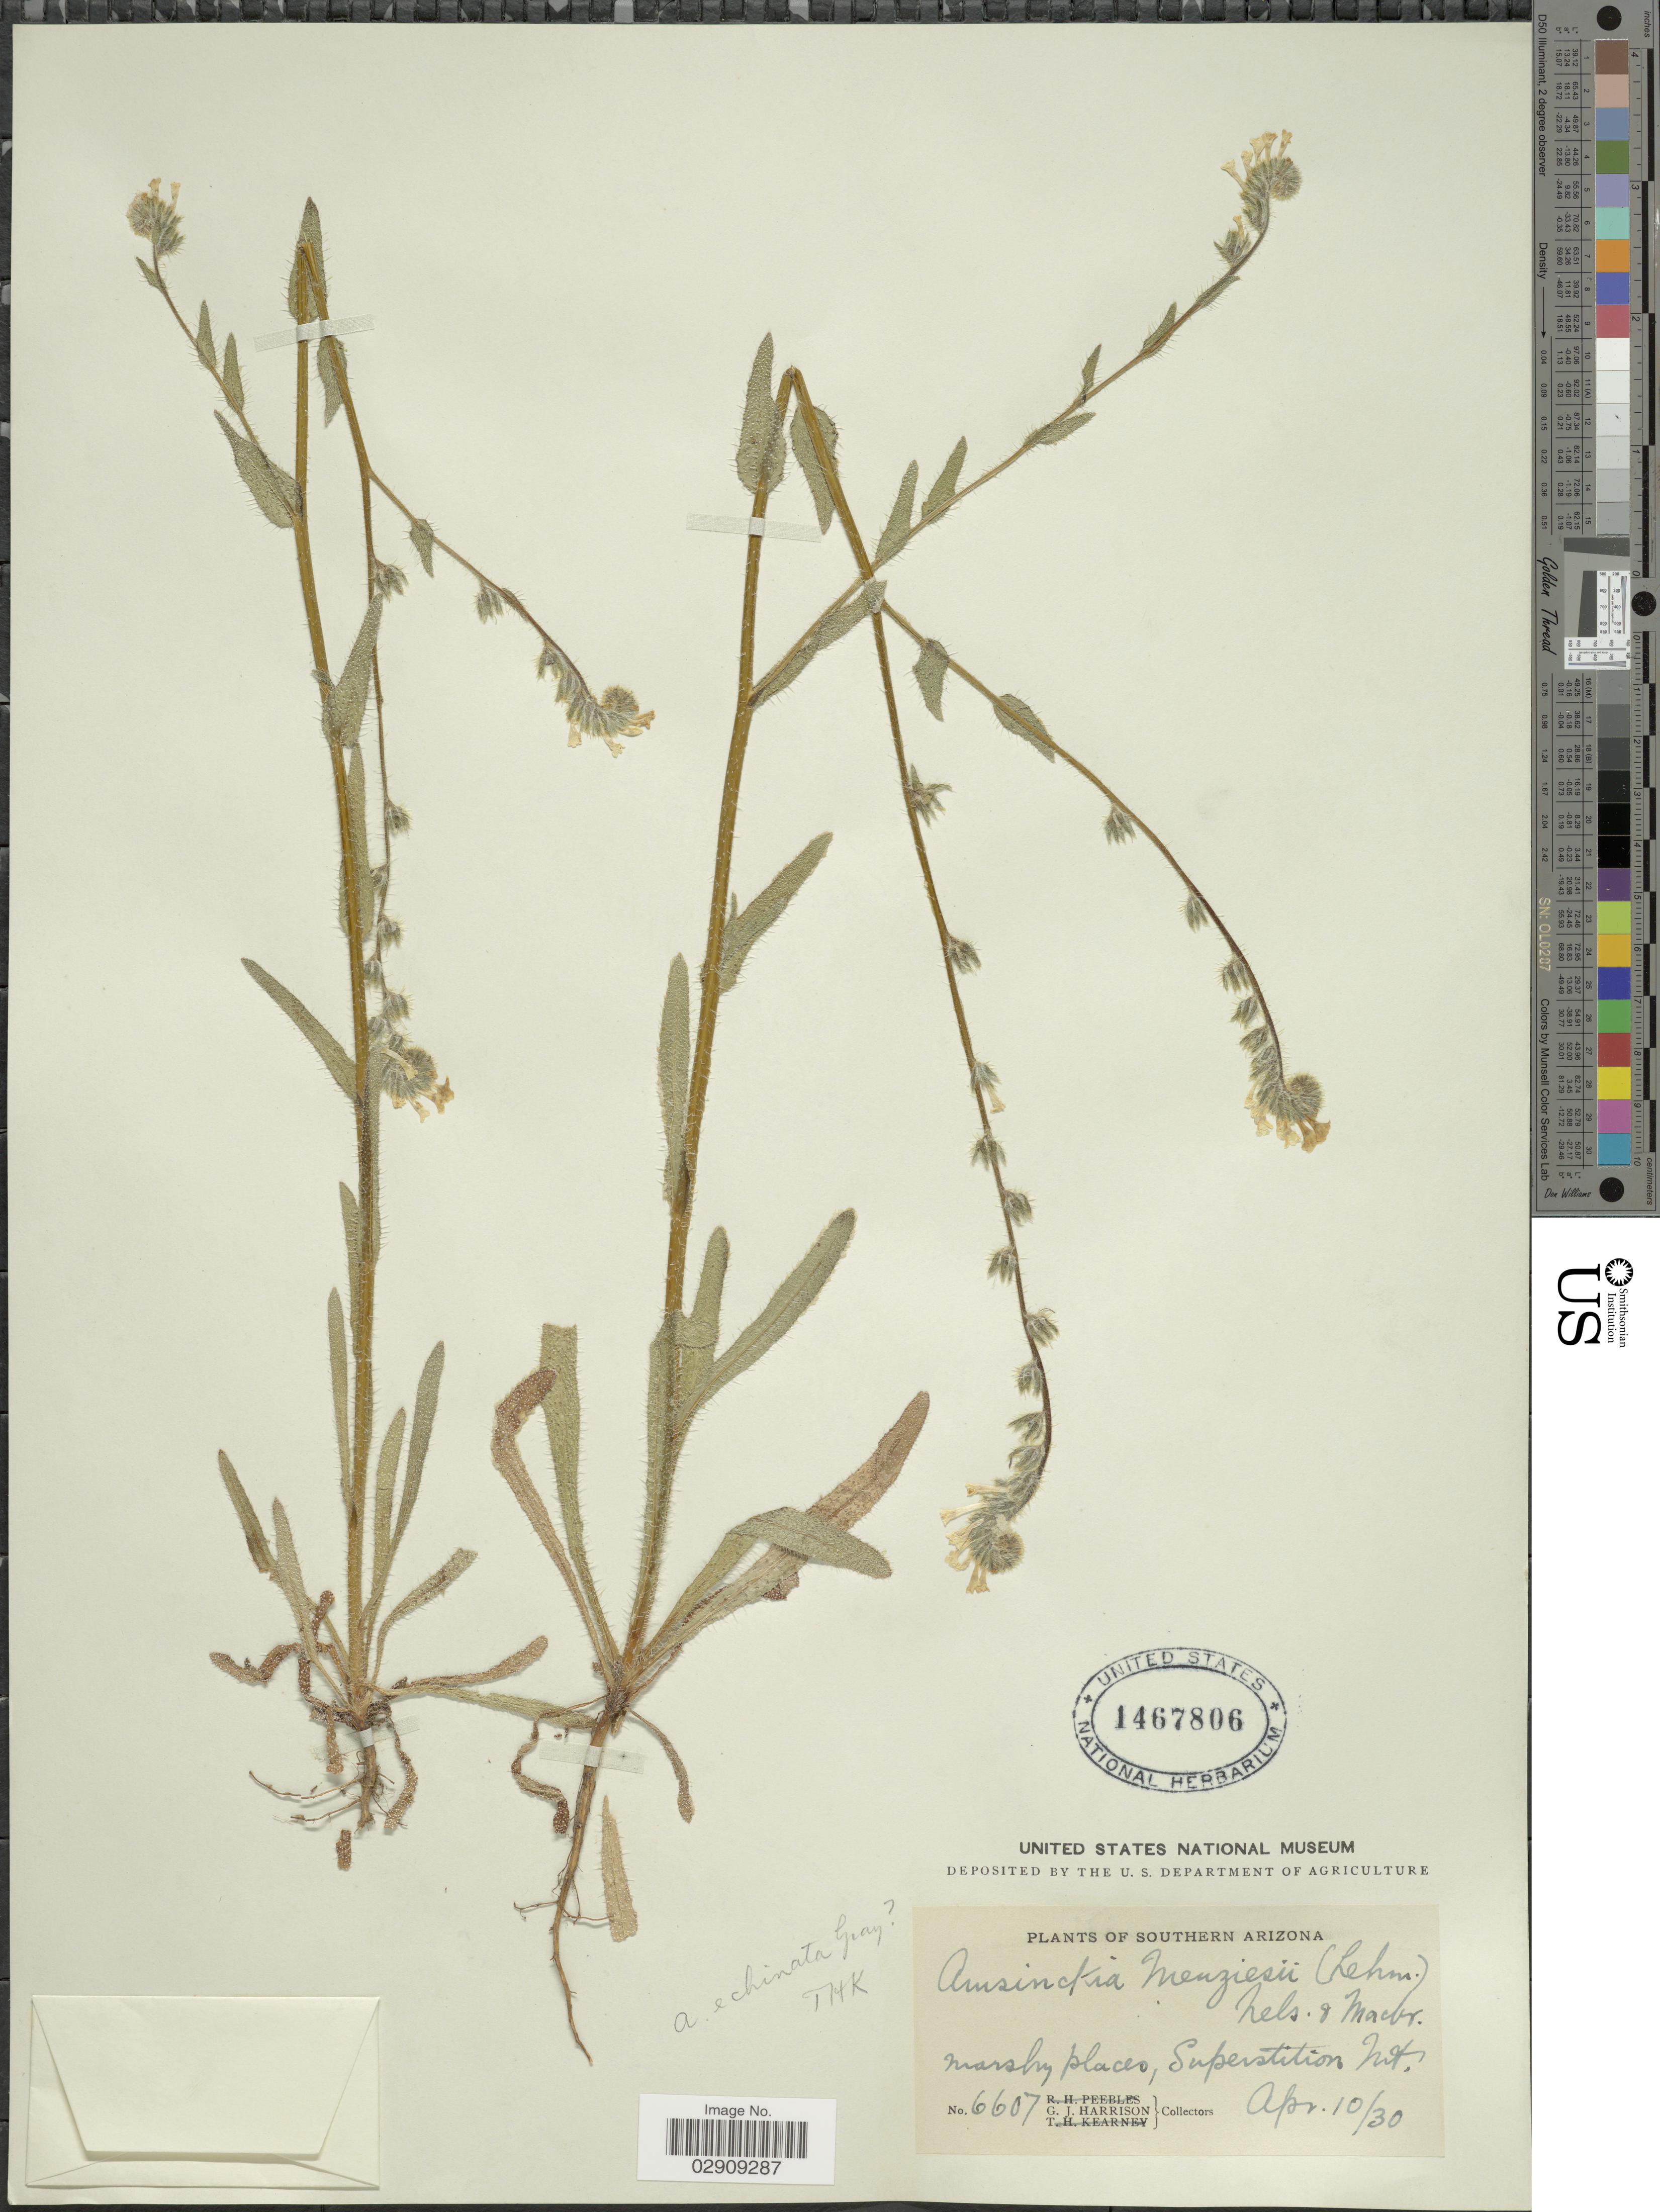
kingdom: Plantae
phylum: Tracheophyta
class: Magnoliopsida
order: Boraginales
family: Boraginaceae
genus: Amsinckia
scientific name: Amsinckia menziesii var. intermedia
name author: (Fisch. & C.A. Mey.) Ganders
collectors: G. J. Harrison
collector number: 6607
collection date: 1930-04-10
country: United States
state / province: Arizona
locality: Southern Arizona. Marshy places, Superstition Mt.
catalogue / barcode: US 1467806